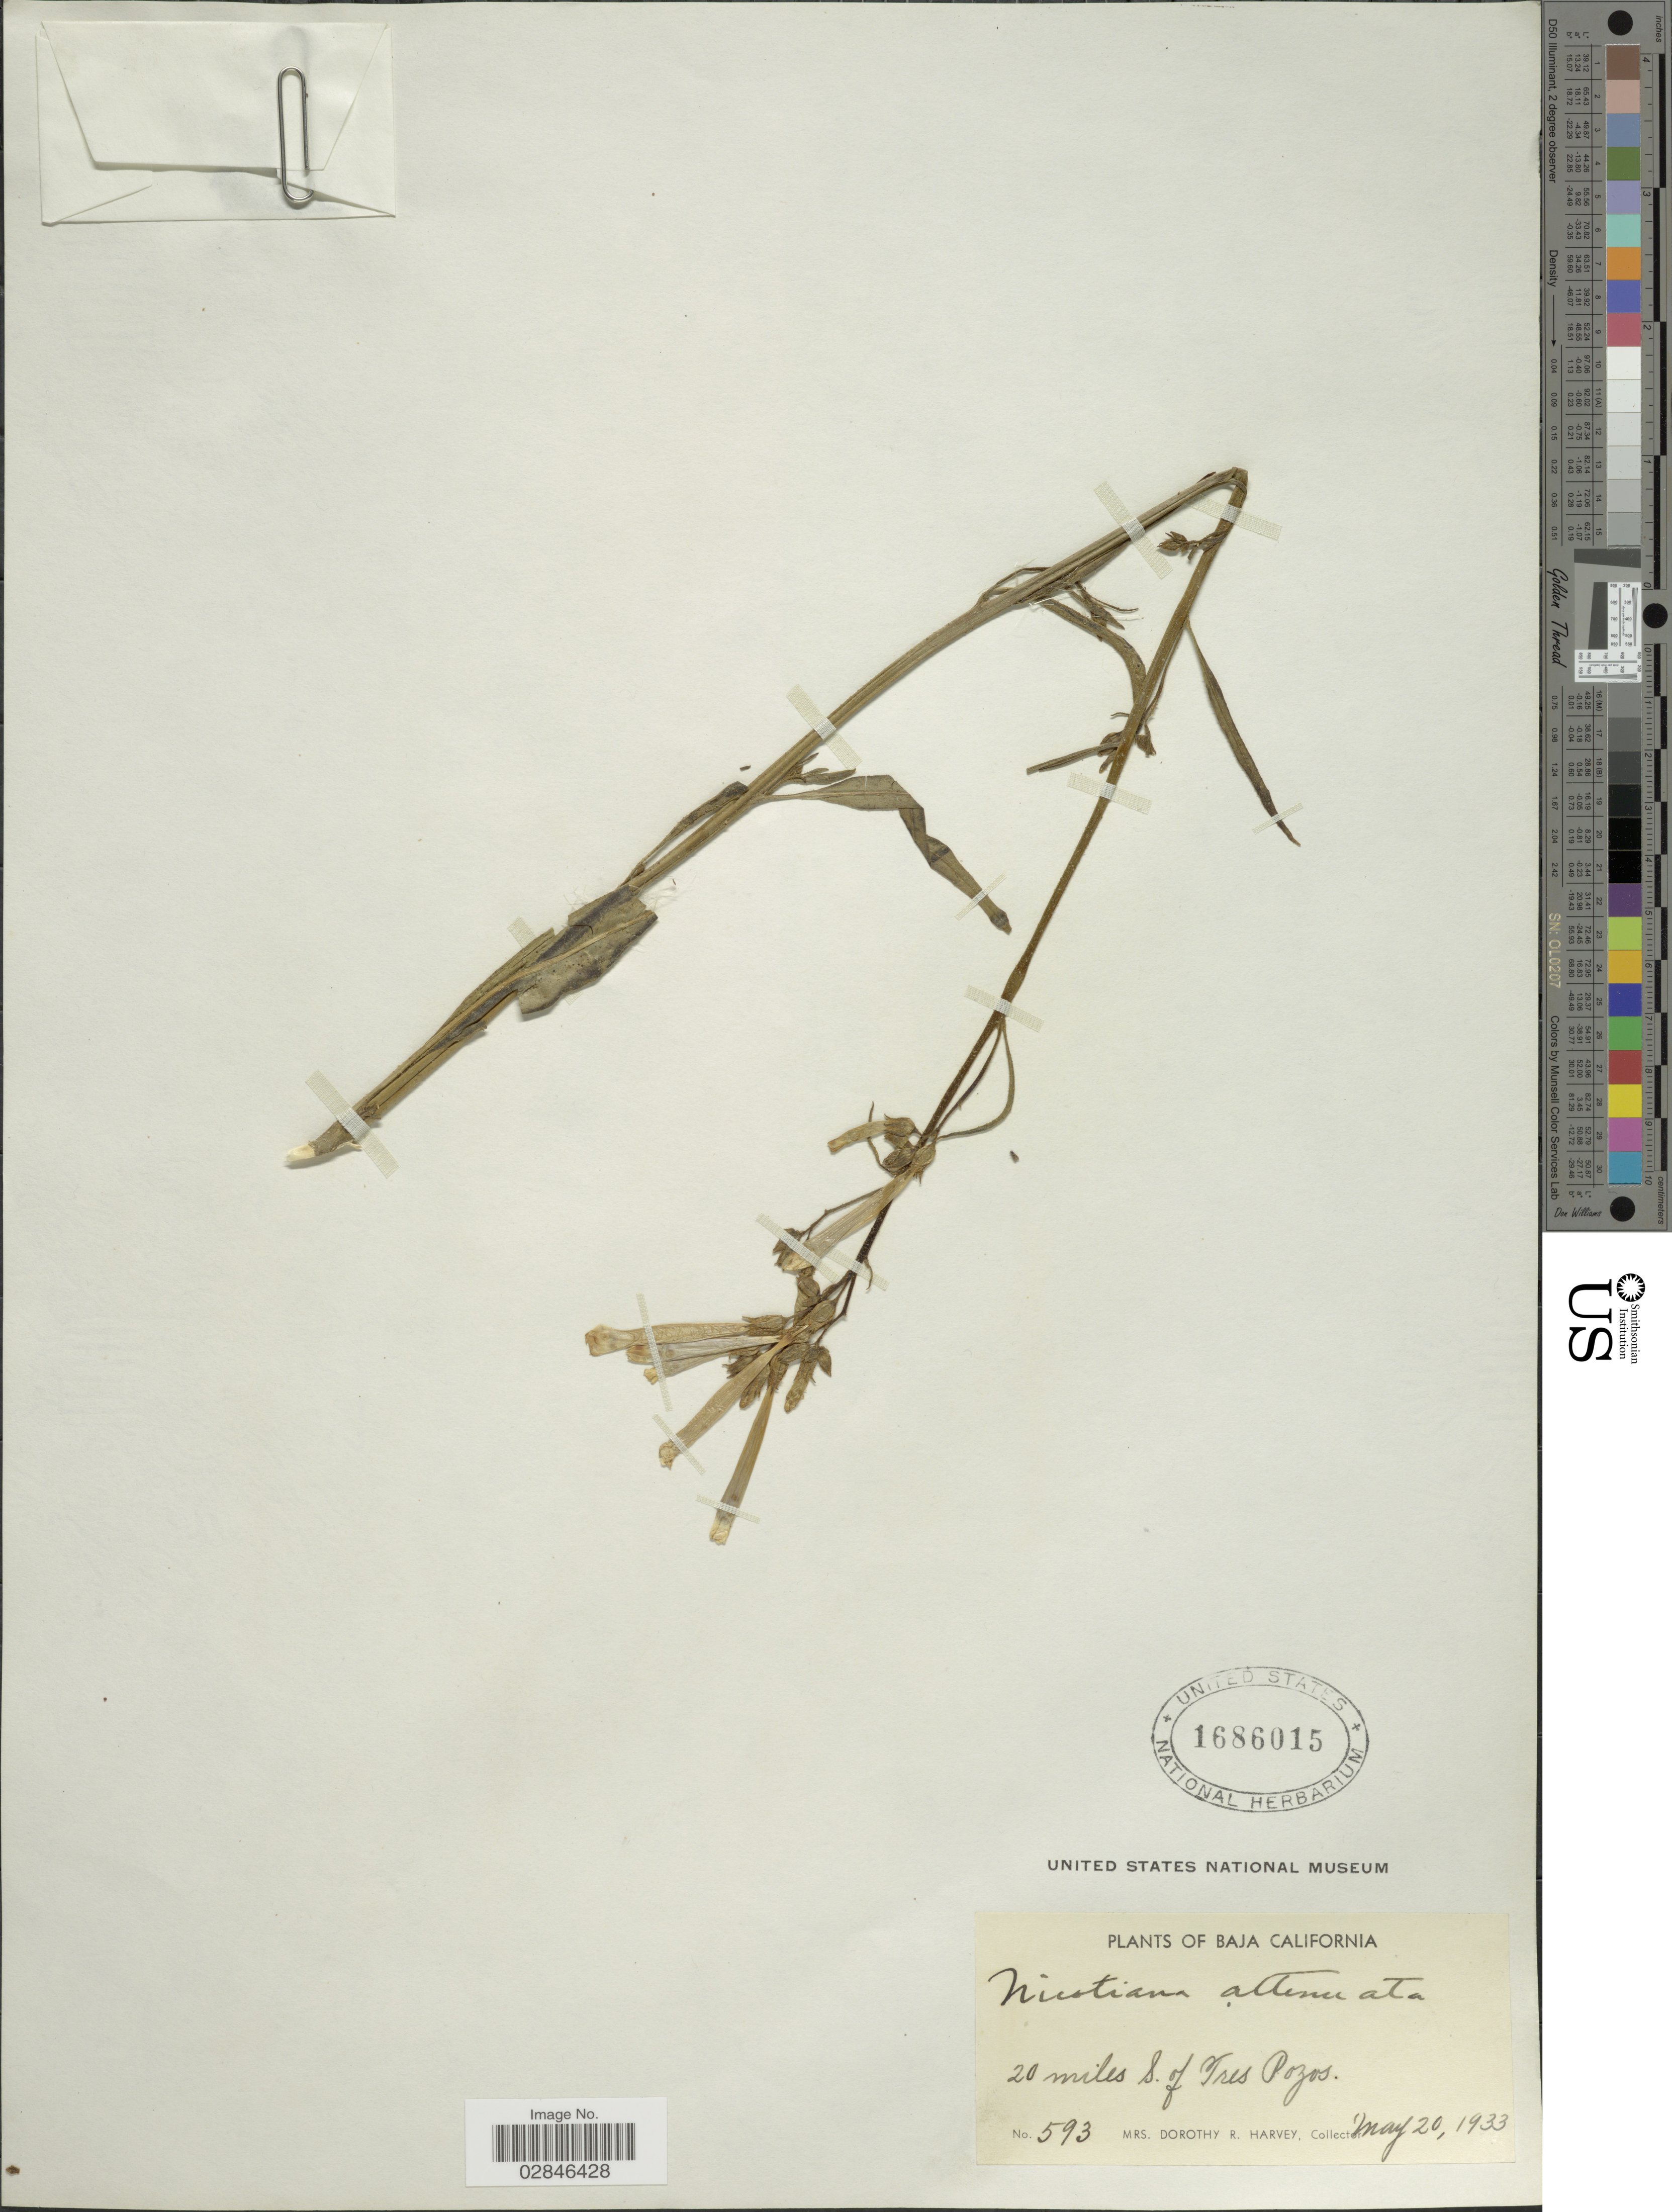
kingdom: Plantae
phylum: Tracheophyta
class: Magnoliopsida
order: Solanales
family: Solanaceae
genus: Nicotiana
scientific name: Nicotiana attenuata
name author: Torr. ex S. Watson in C. King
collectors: Harvey, Mrs. D. R.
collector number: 593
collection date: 1933-05-20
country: Mexico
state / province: Baja California Norte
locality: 20 miles S. of Tres Pozos.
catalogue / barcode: US 1686015